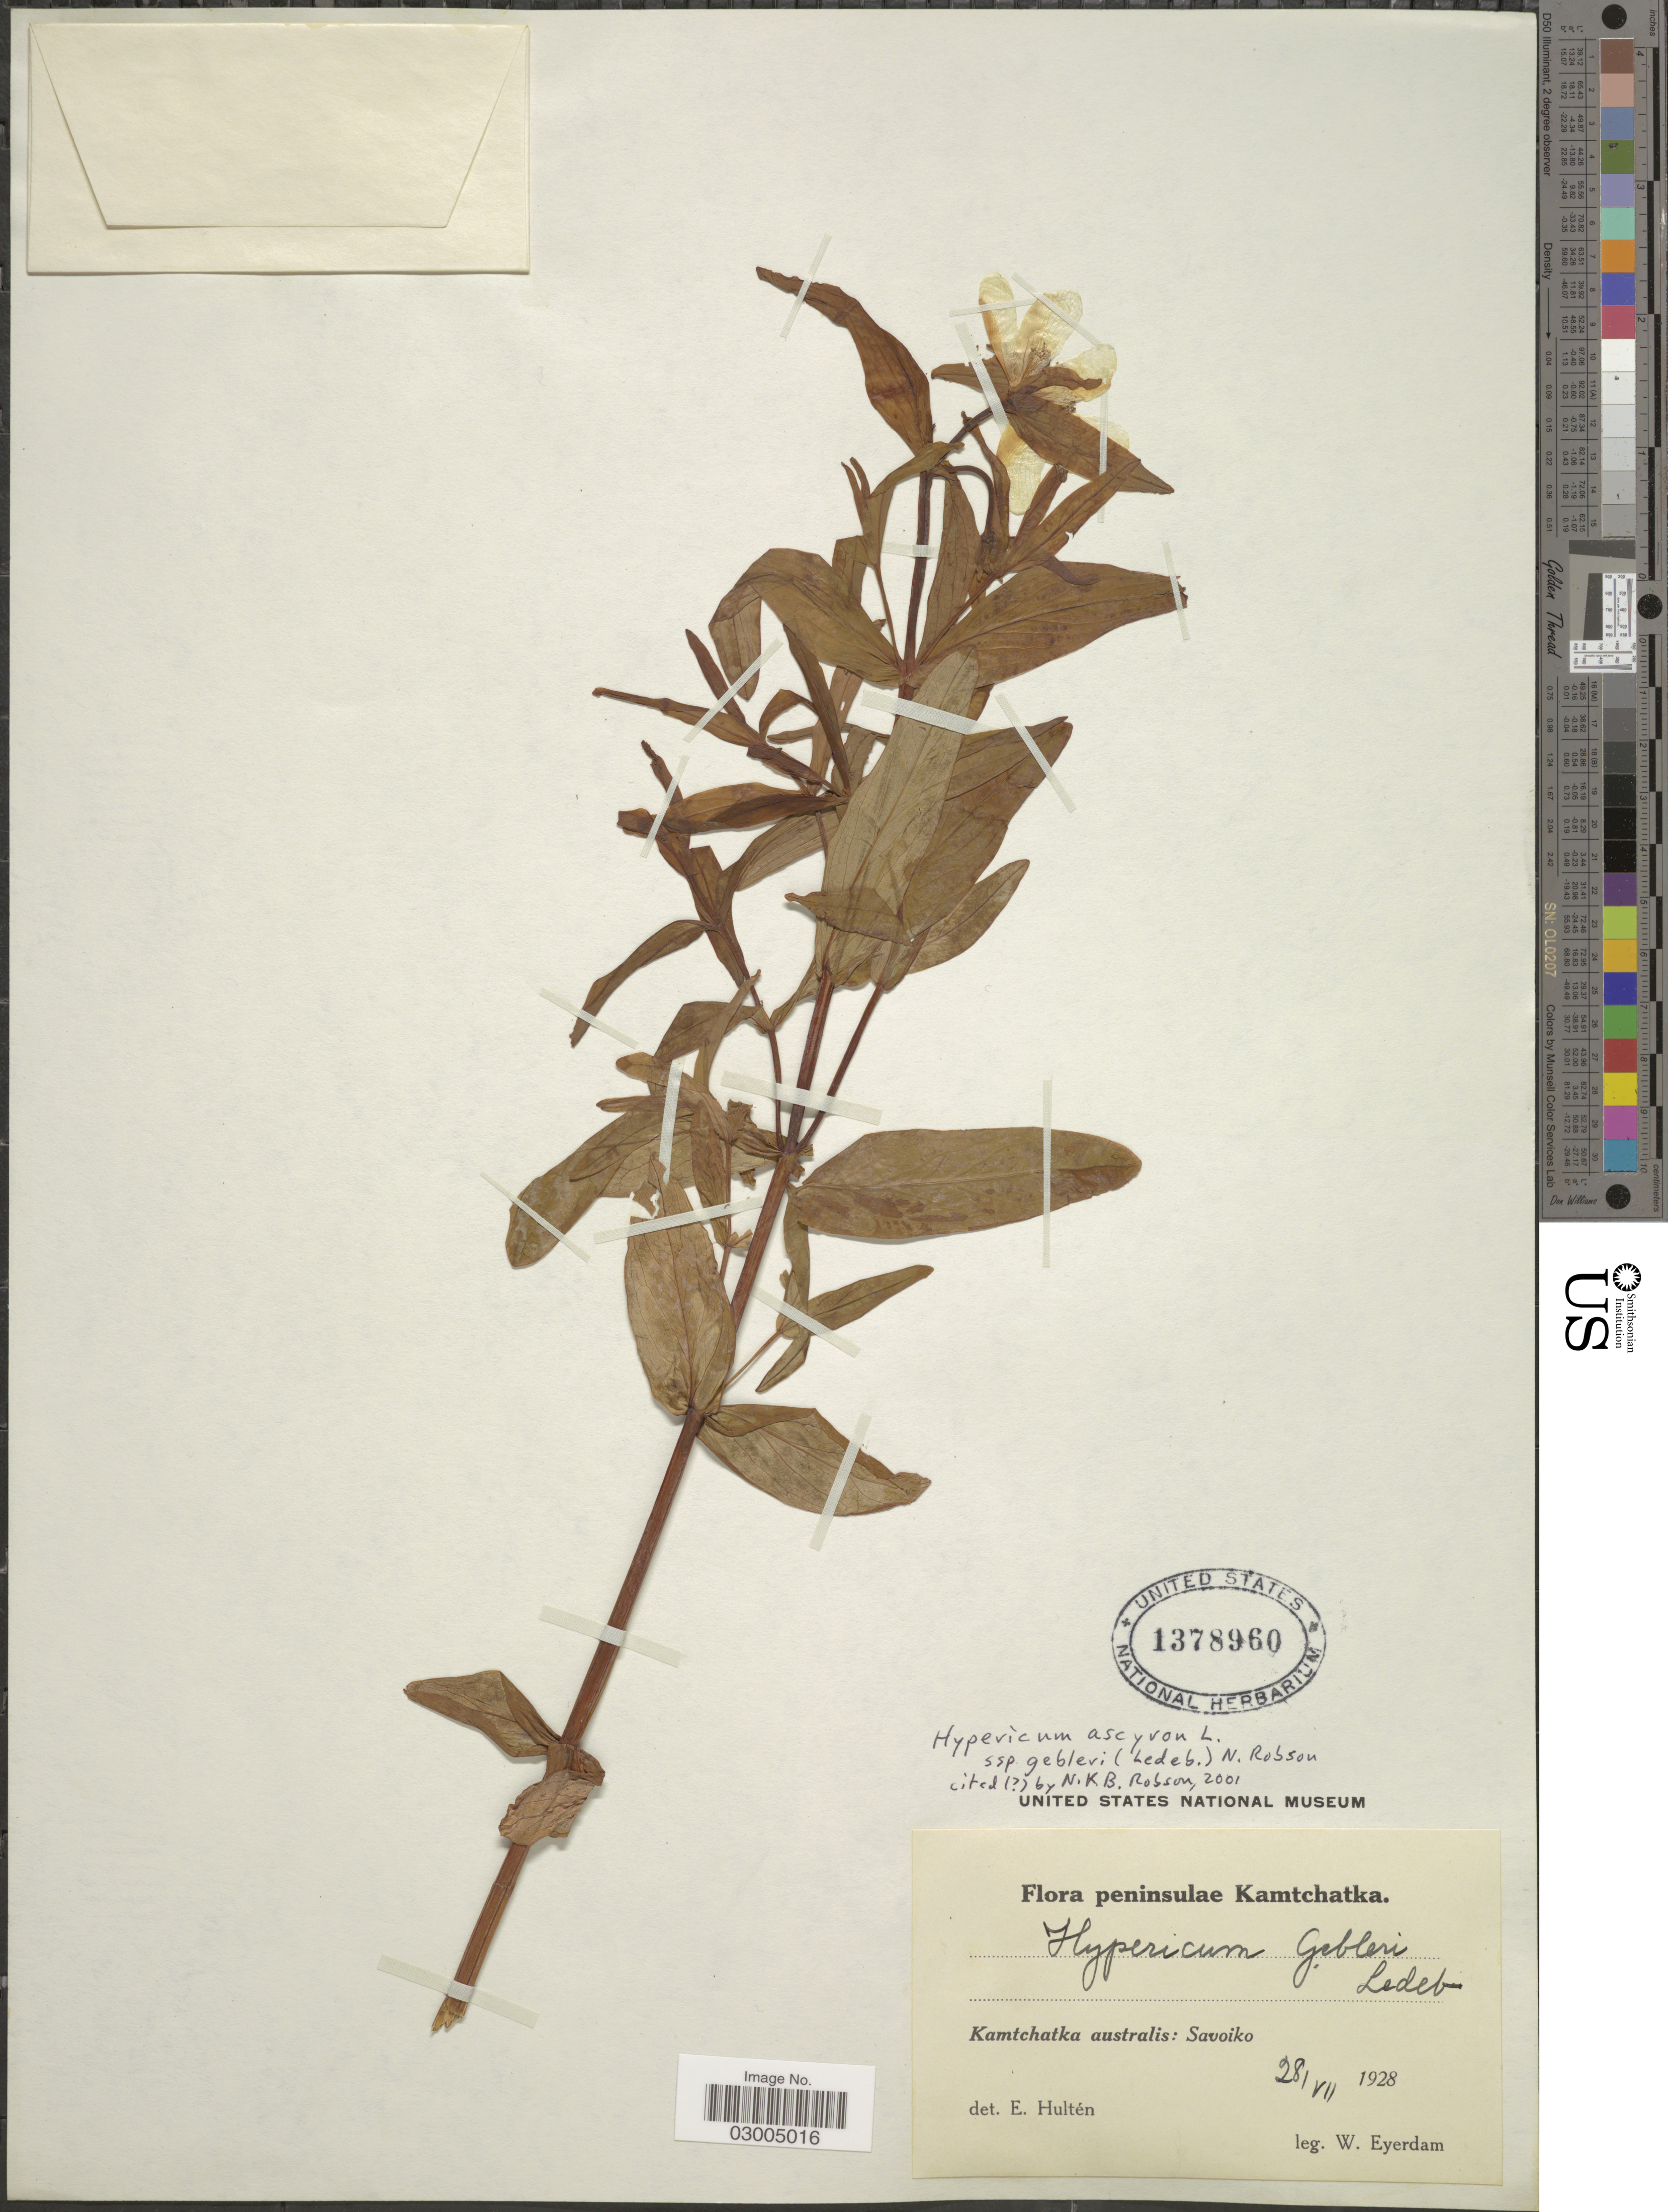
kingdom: Plantae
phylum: Tracheophyta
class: Magnoliopsida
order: Malpighiales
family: Hypericaceae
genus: Hypericum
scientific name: Hypericum ascyron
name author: L.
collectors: W. J. Eyerdam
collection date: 1928-07-28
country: Russian Federation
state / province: Kamchatka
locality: Peninsulae Kamtchatka. Kamtchatka australis: Savoiko.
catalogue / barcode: US 1378960